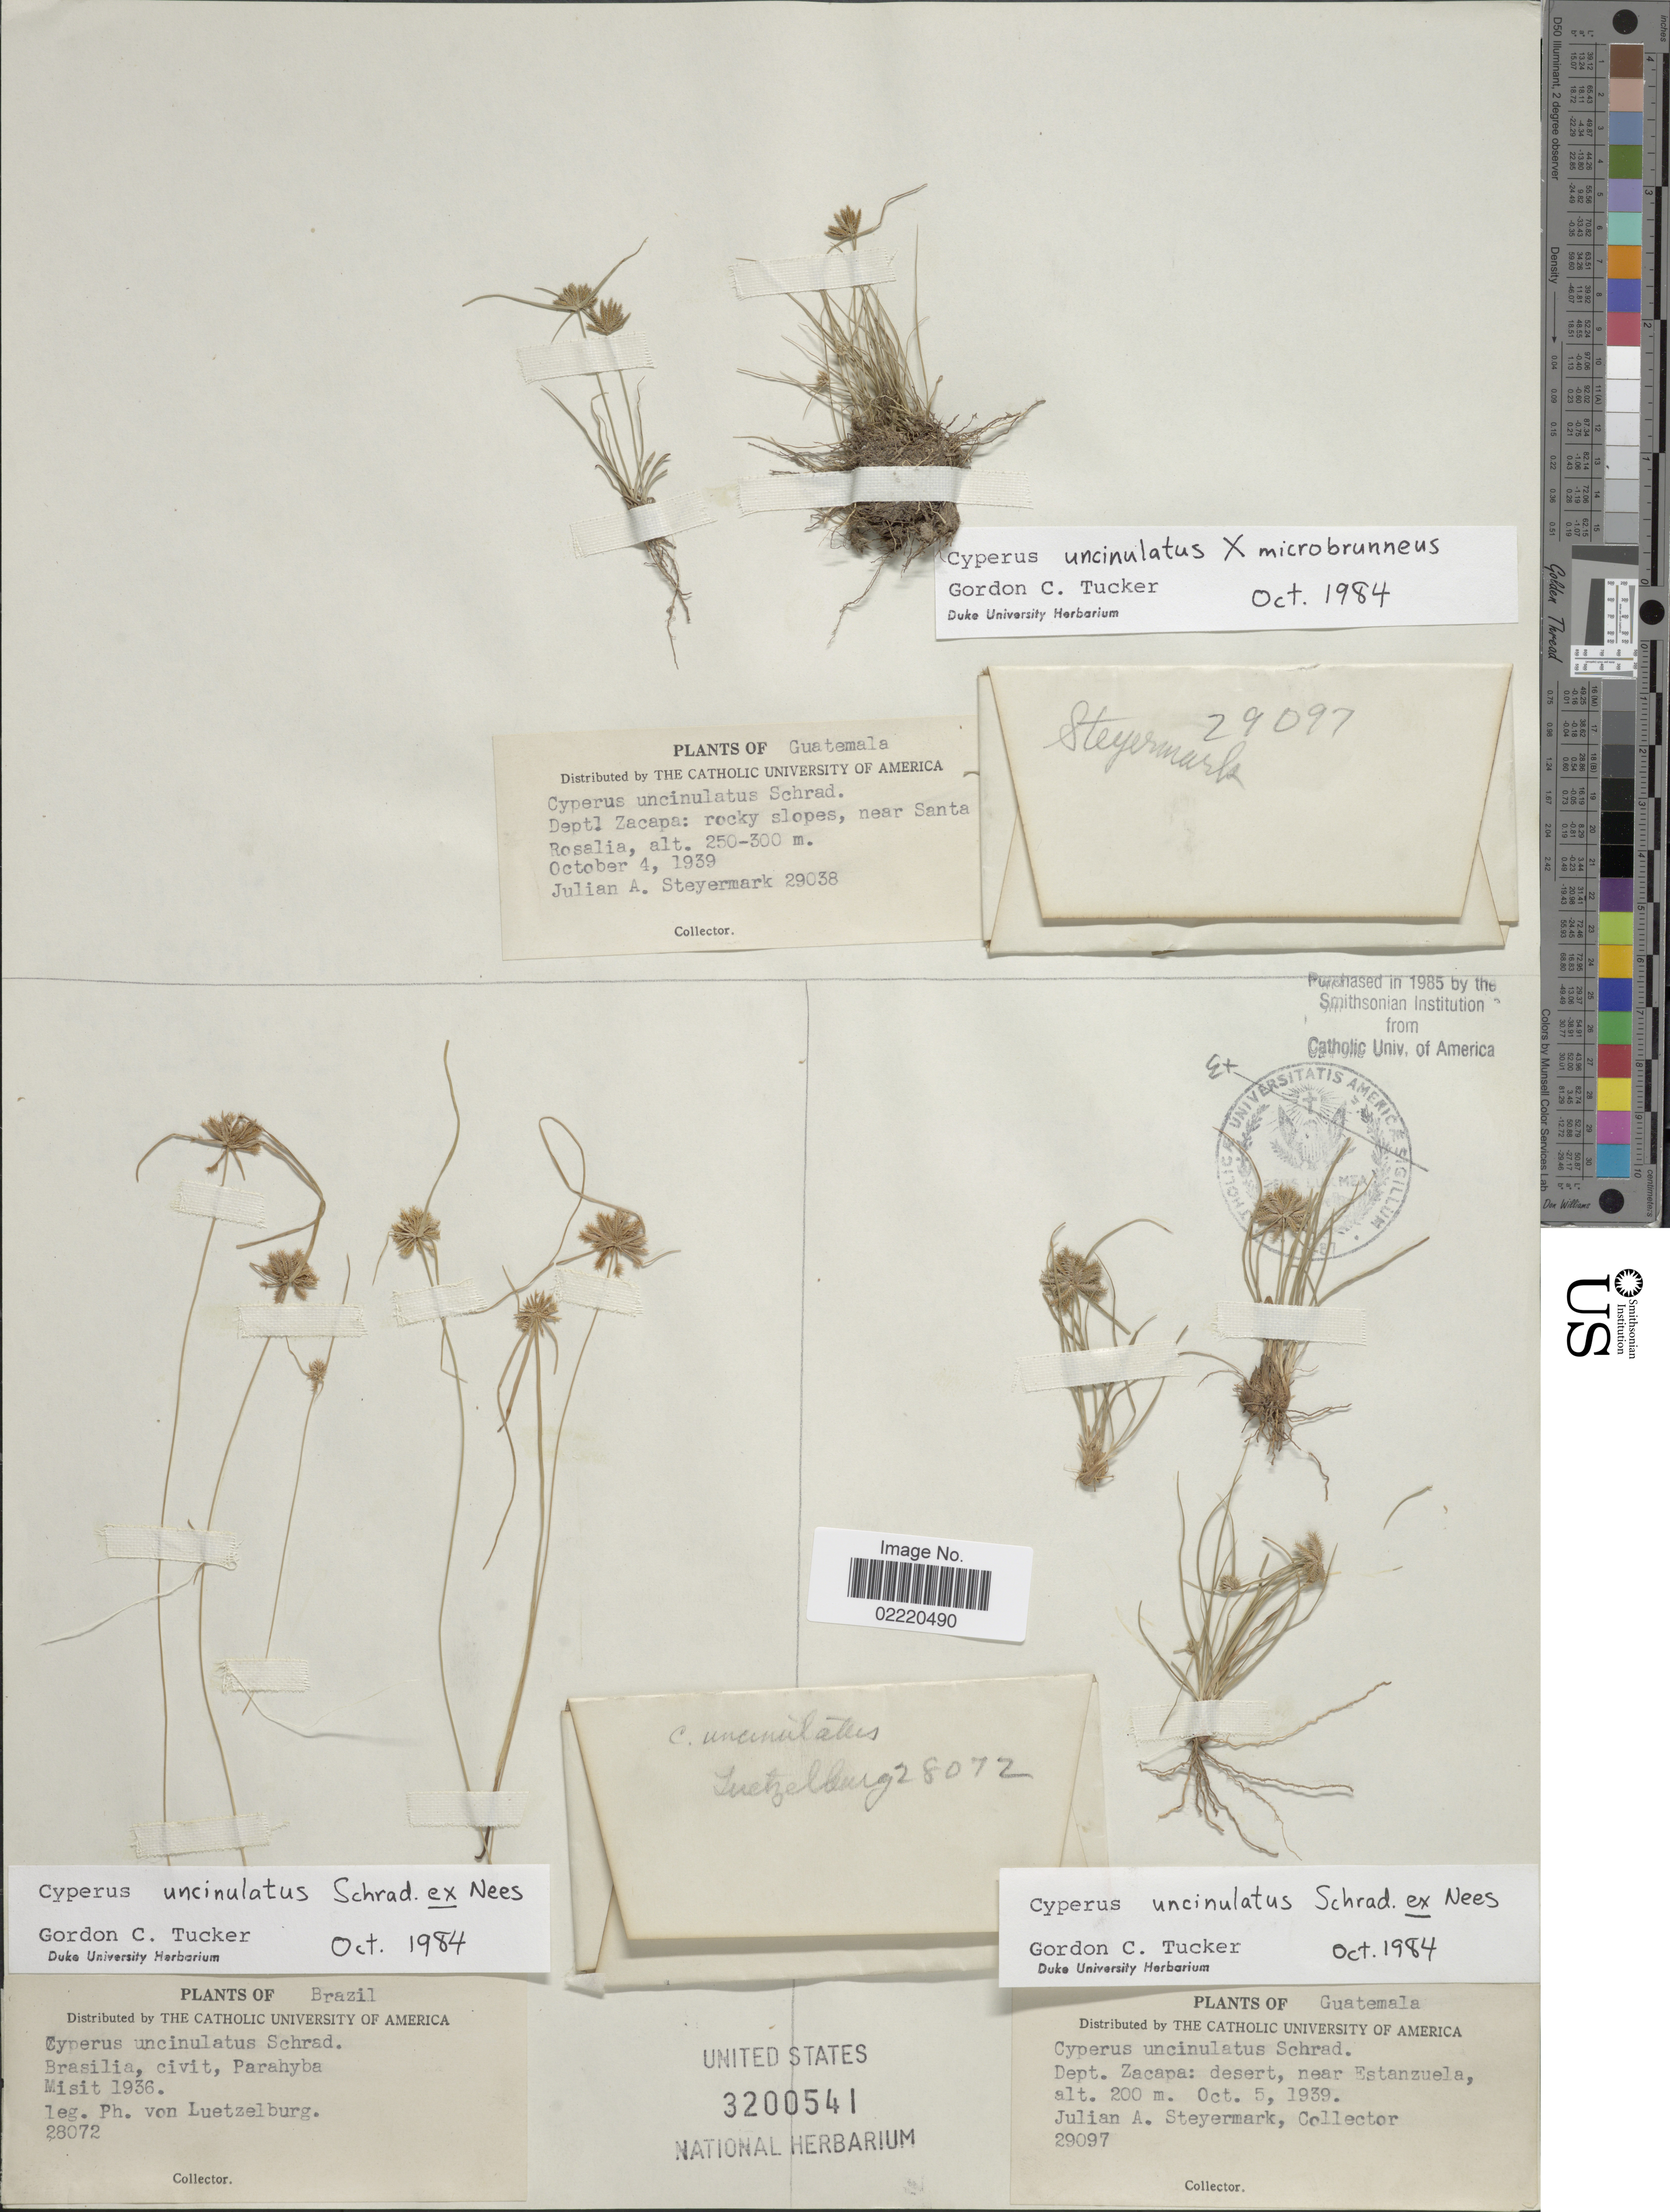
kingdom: Plantae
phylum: Tracheophyta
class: Liliopsida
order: Poales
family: Cyperaceae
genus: Cyperus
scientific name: Cyperus uncinulatus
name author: Schrad. ex Nees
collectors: J. Steyermark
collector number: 29038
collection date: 1939-10-04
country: Guatemala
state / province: Zacapa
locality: Rocky slopes, near Santa Rosalia.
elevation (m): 250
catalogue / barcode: US 3200541-3